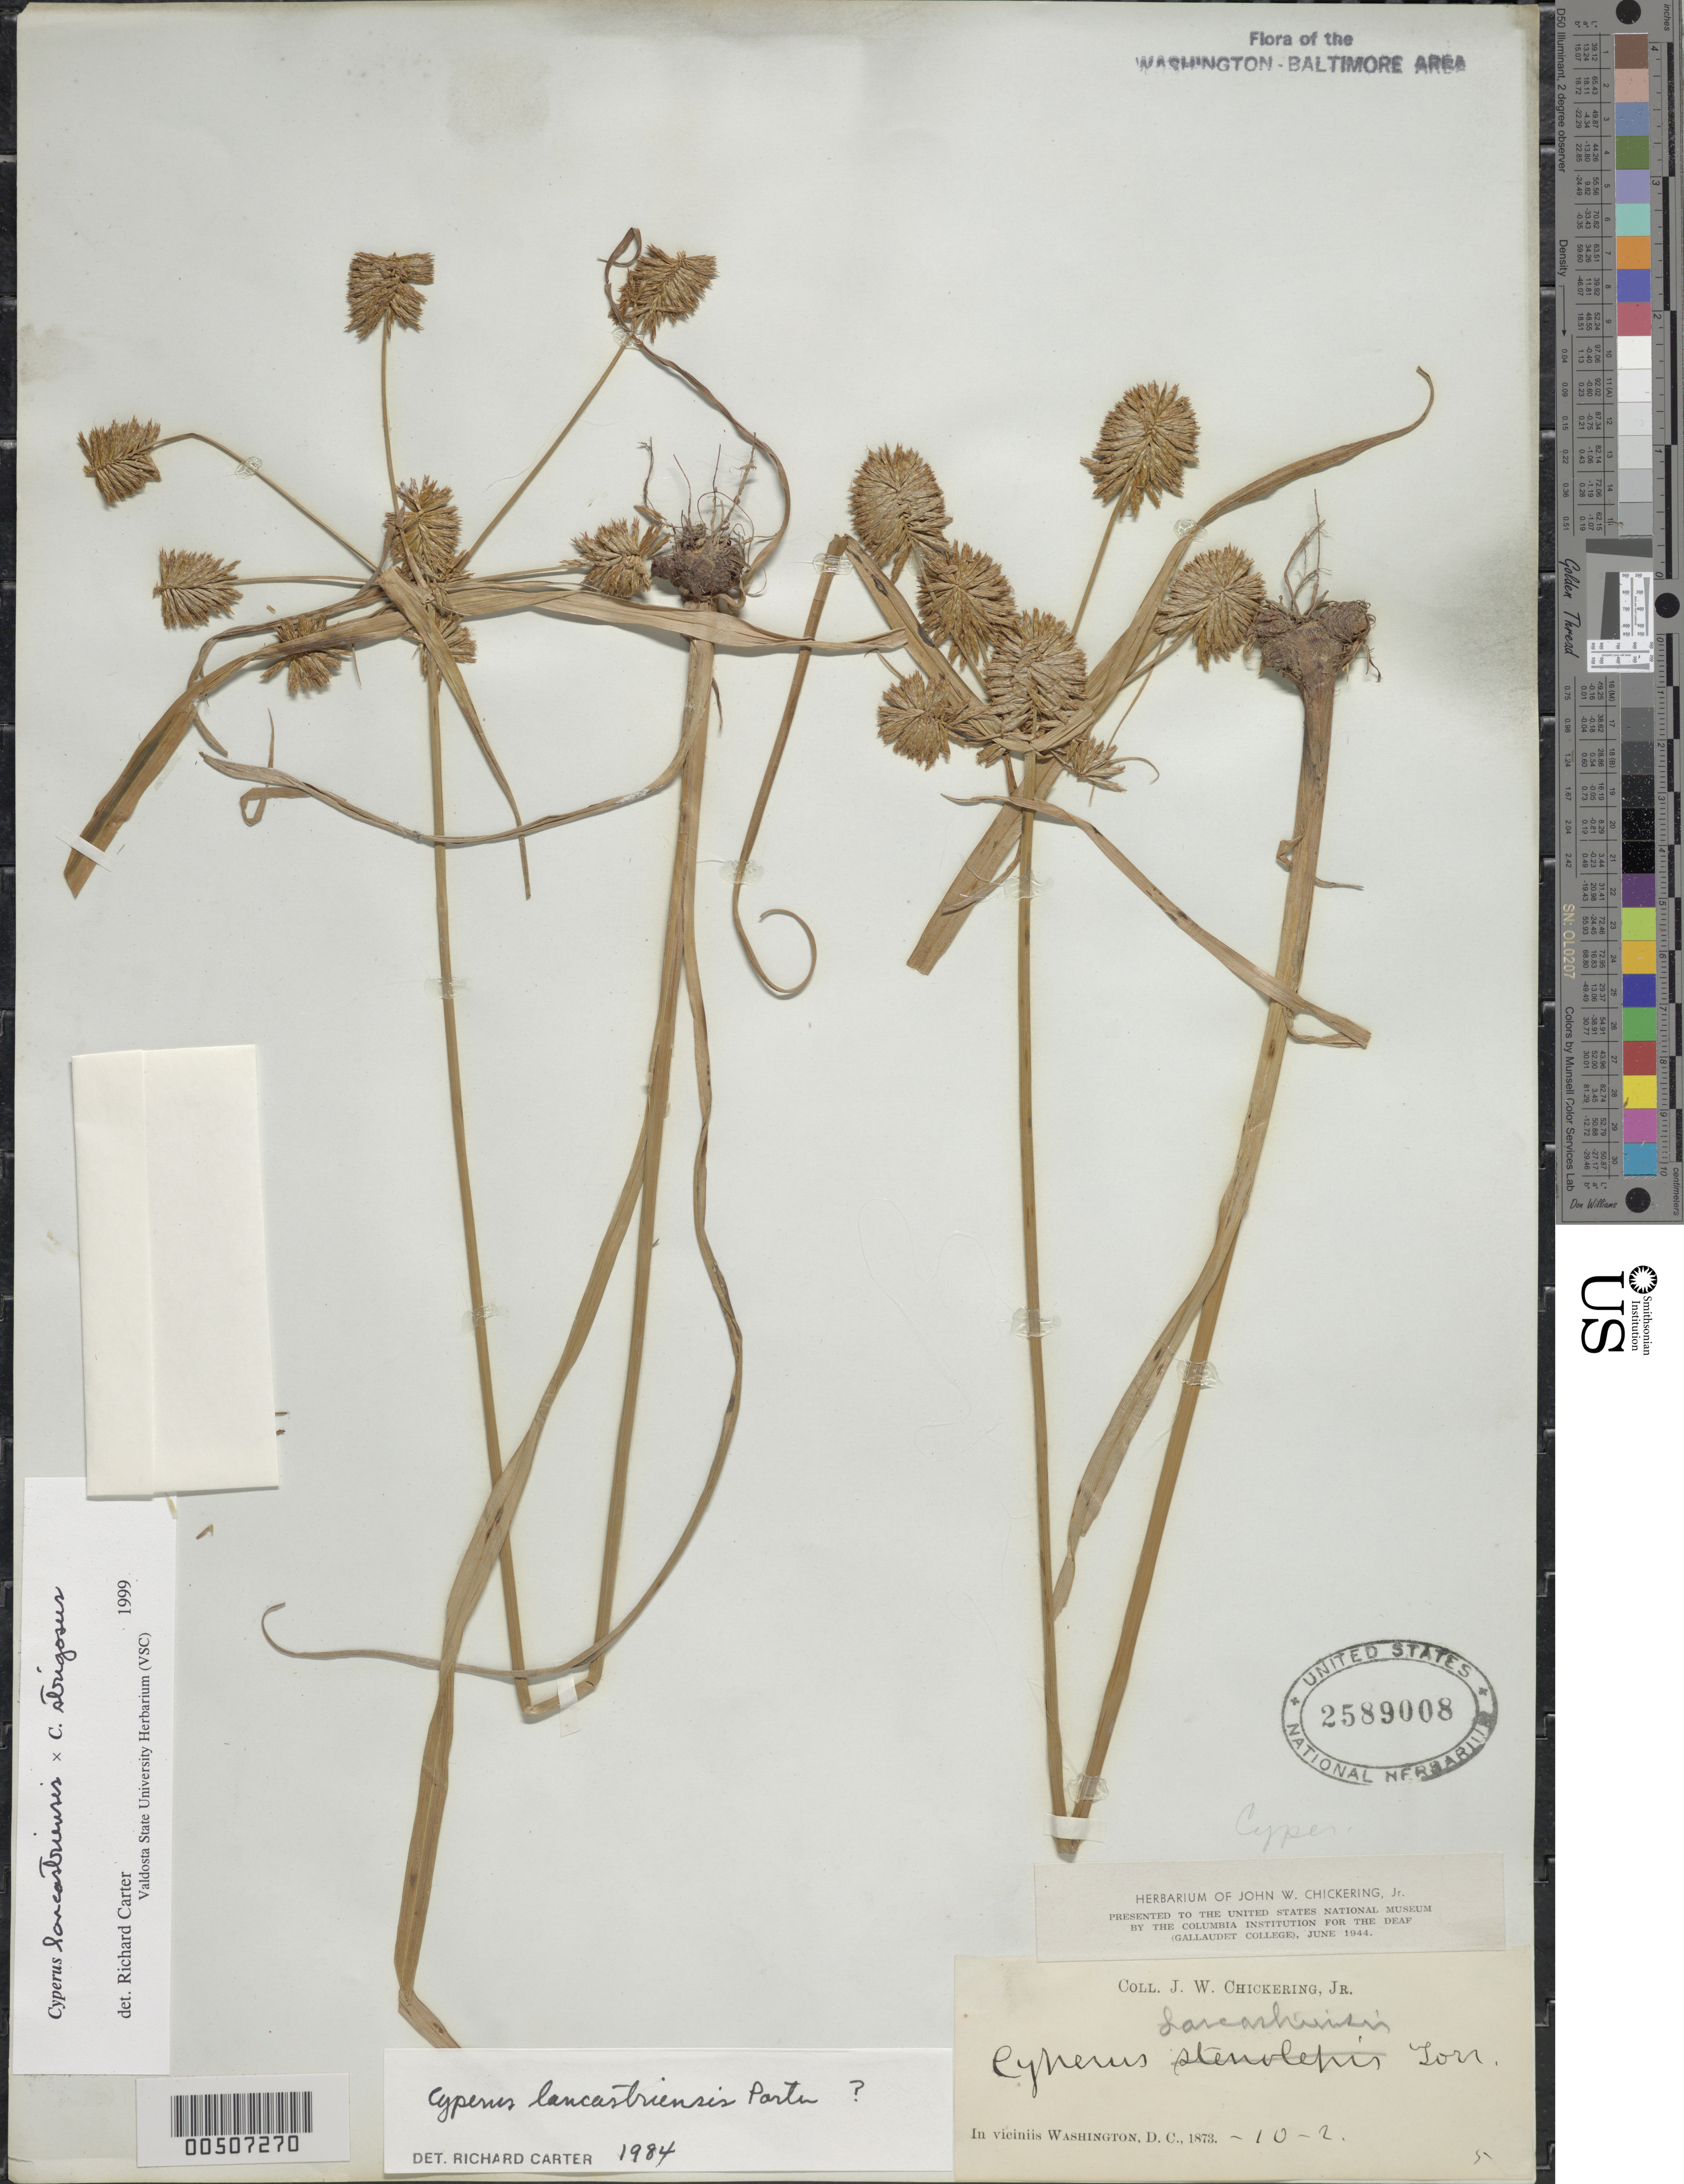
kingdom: Plantae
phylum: Tracheophyta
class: Liliopsida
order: Poales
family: Cyperaceae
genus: Cyperus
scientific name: Cyperus lancastriensis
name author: Porter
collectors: J. W. Chickering Jr.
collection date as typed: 02 Oct 1873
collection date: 1873-10-02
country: United States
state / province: District of Columbia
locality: Washington DC vicinity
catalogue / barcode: US 2589008